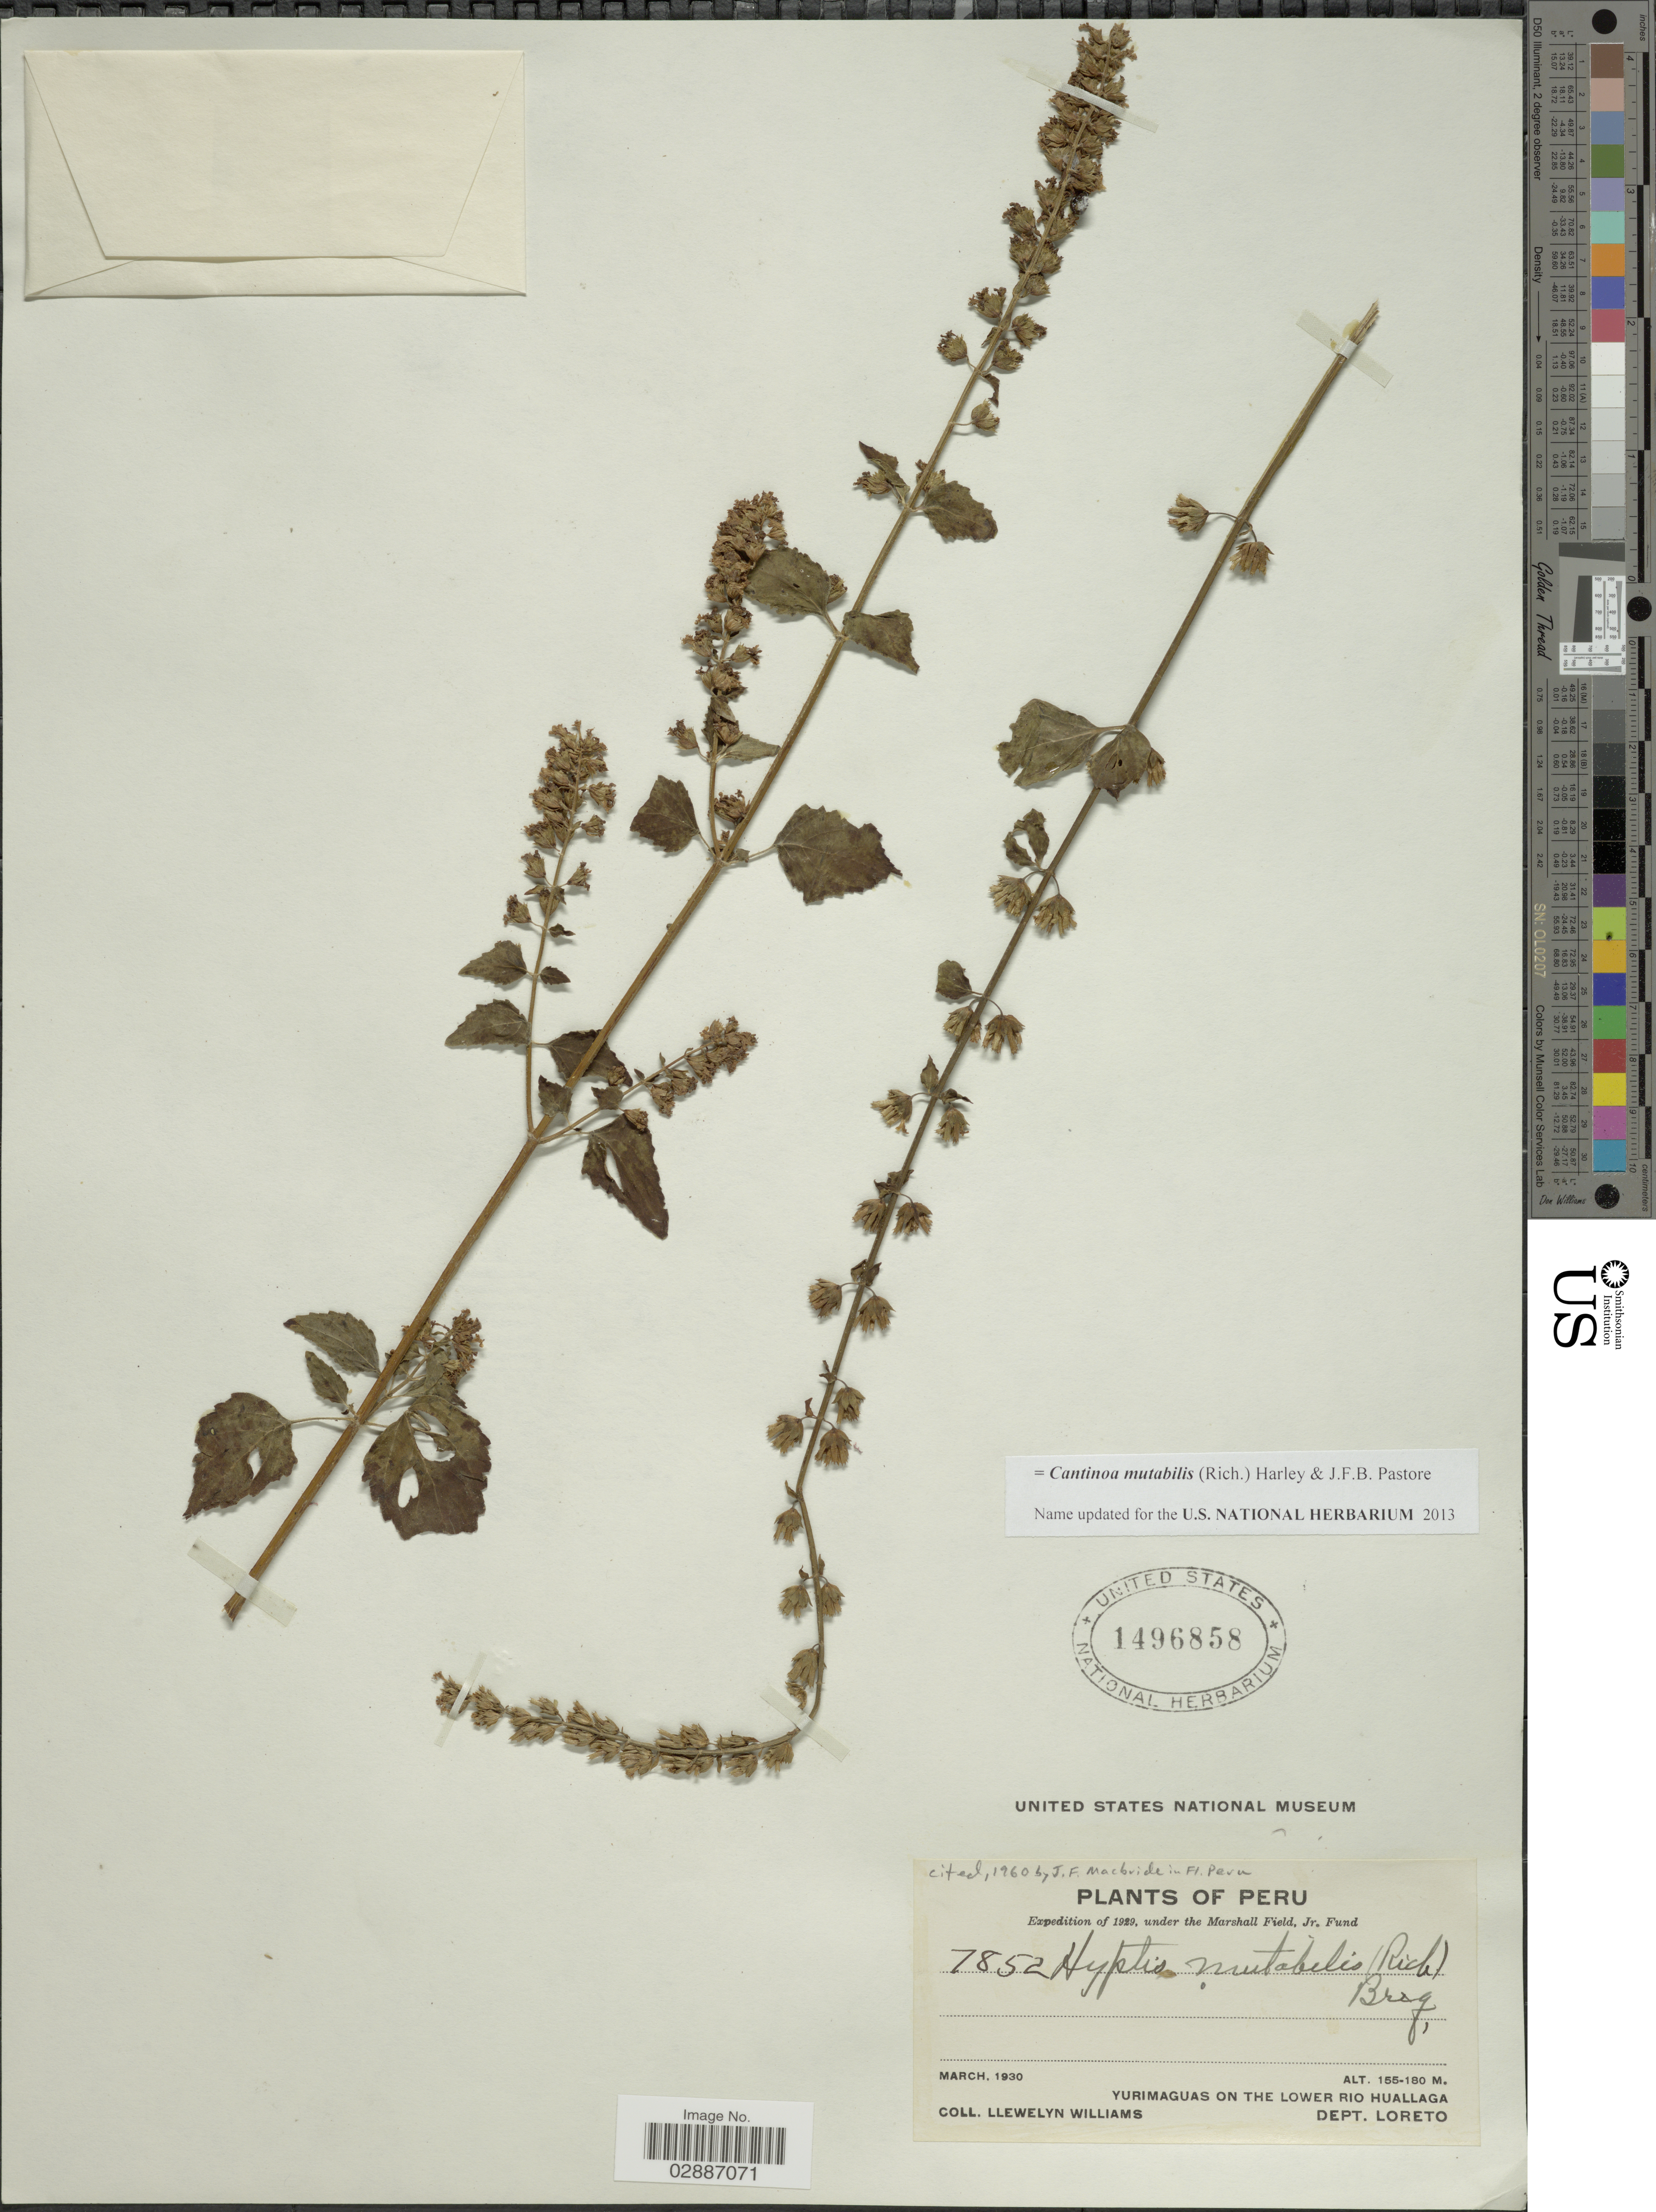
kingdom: Plantae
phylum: Tracheophyta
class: Magnoliopsida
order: Lamiales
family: Lamiaceae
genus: Cantinoa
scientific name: Cantinoa mutabilis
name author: (Epling) Harley & J.F.B. Pastore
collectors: Ll. Williams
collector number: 7852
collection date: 1930-03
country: Peru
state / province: Loreto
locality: Yurimaguas on the lower Rio Huallaga. Dept. Loreto.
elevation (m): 155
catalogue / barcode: US 1496858